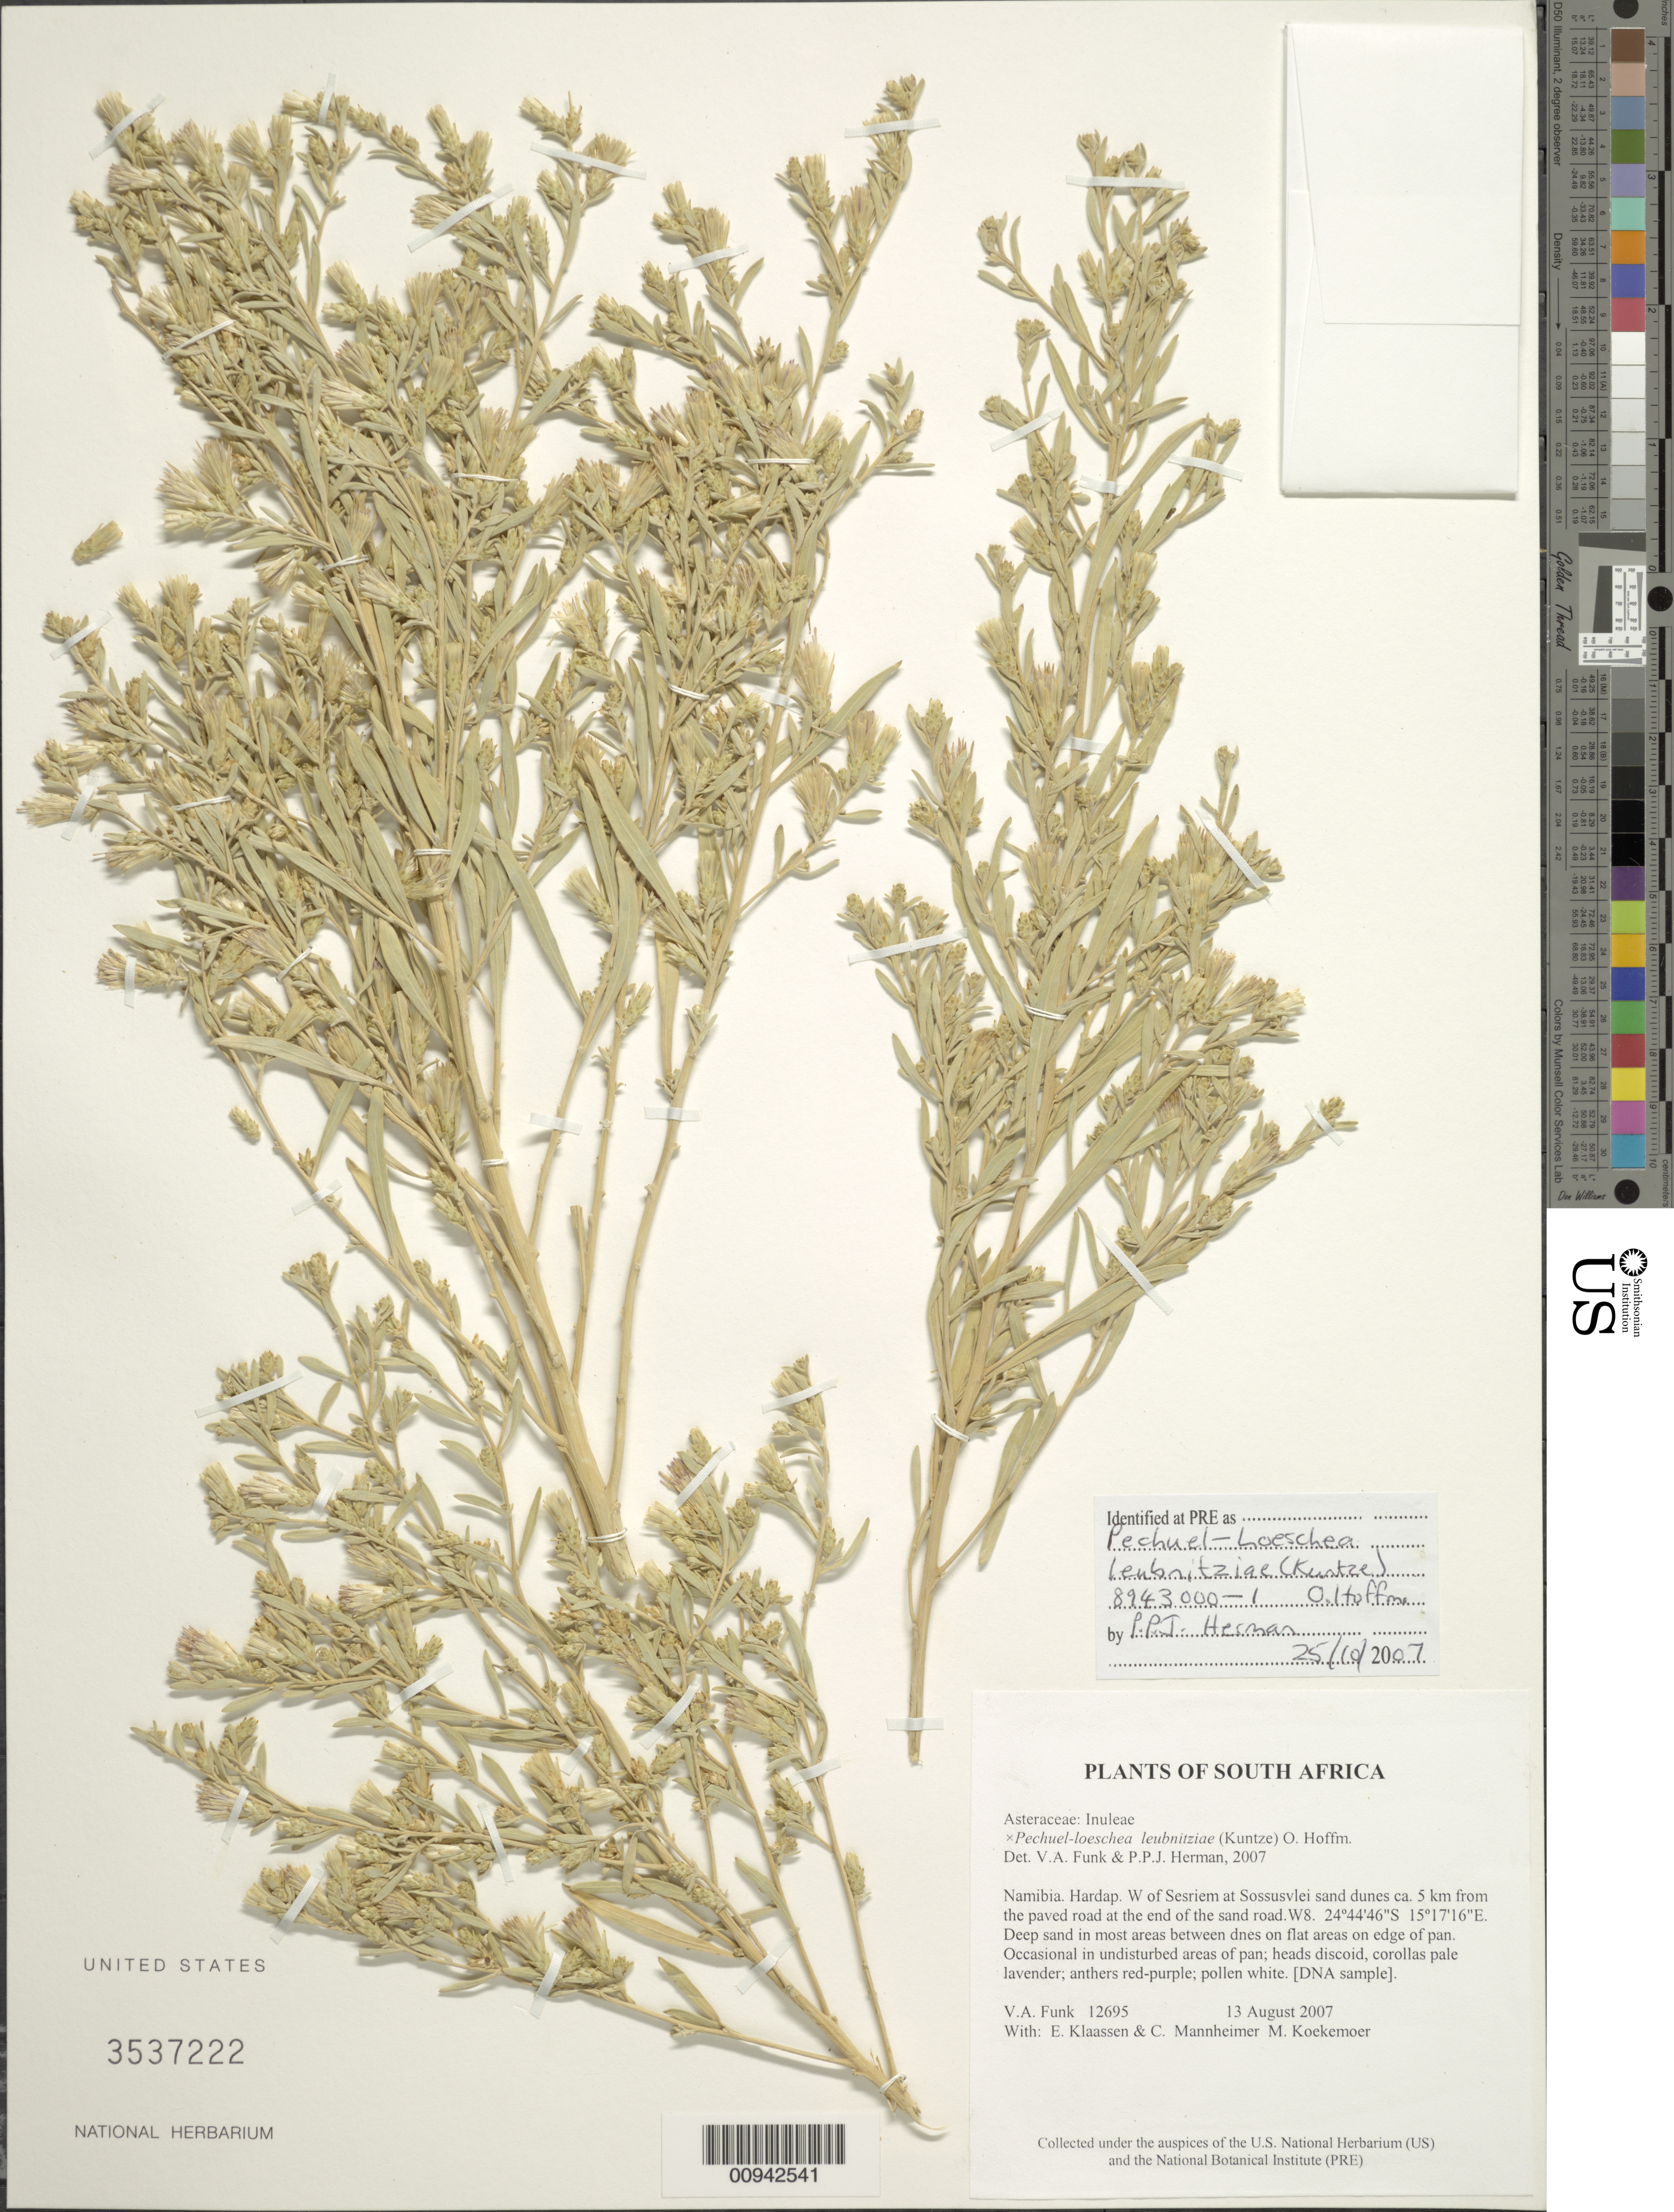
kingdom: Plantae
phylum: Tracheophyta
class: Magnoliopsida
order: Asterales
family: Asteraceae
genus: Pechuel-loeschea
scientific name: Pechuel-loeschea leubnitziae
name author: (Kuntze) O. Hoffm.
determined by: Funk, V. A.; Herman, P. P.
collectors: V. Funk, M. Koekemoer, E. S. Klaassen & C. A. Mannheimer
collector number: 12695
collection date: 2007-08-13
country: Namibia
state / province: Hardap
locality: W of Sesriem at Sossusvlei sand dunes ca. 5 km from the paved road at the end of the sand road.W8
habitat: In undisturbed areas of pan. Deep sand in most areas between dunes on flat areas on edge of pan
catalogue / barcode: US 3537222